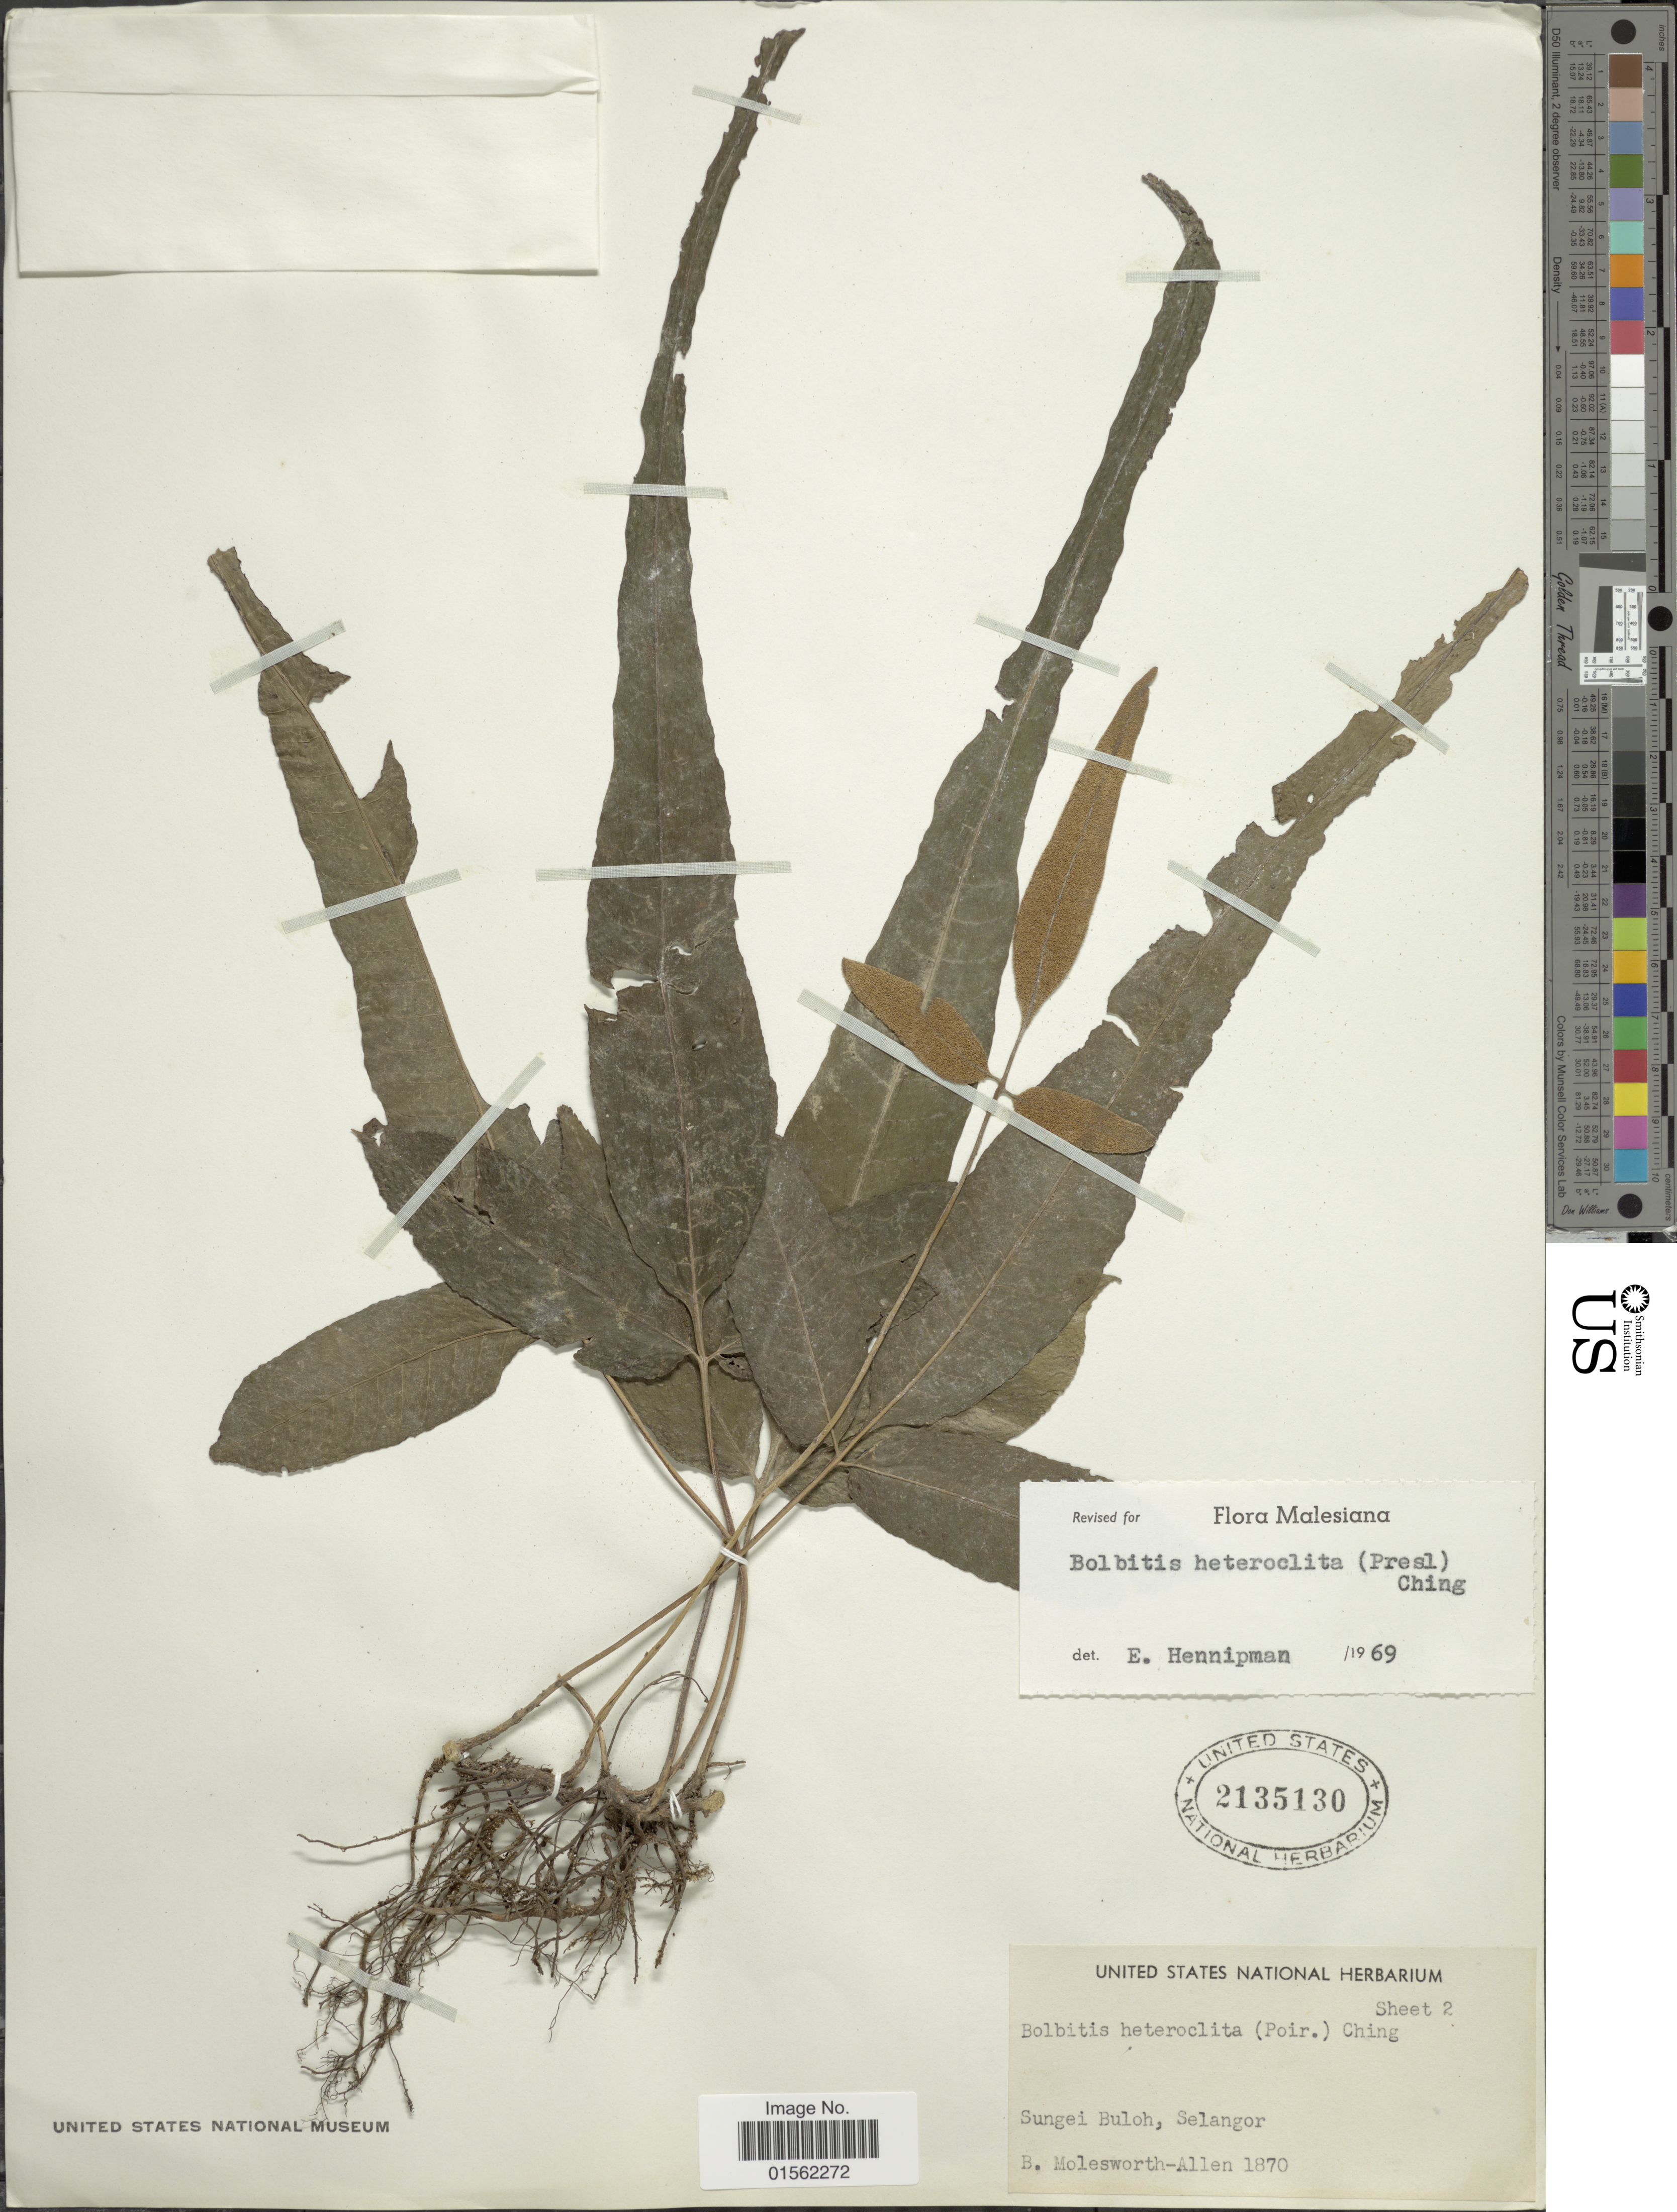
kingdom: Plantae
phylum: Tracheophyta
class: Polypodiopsida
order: Polypodiales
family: Dryopteridaceae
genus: Bolbitis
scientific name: Bolbitis heteroclita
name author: (C. Presl) Ching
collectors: B. E. G. Molesworth-Allen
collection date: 1870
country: Malaysia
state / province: Selangor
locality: Sungei Buloh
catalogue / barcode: US 2135130